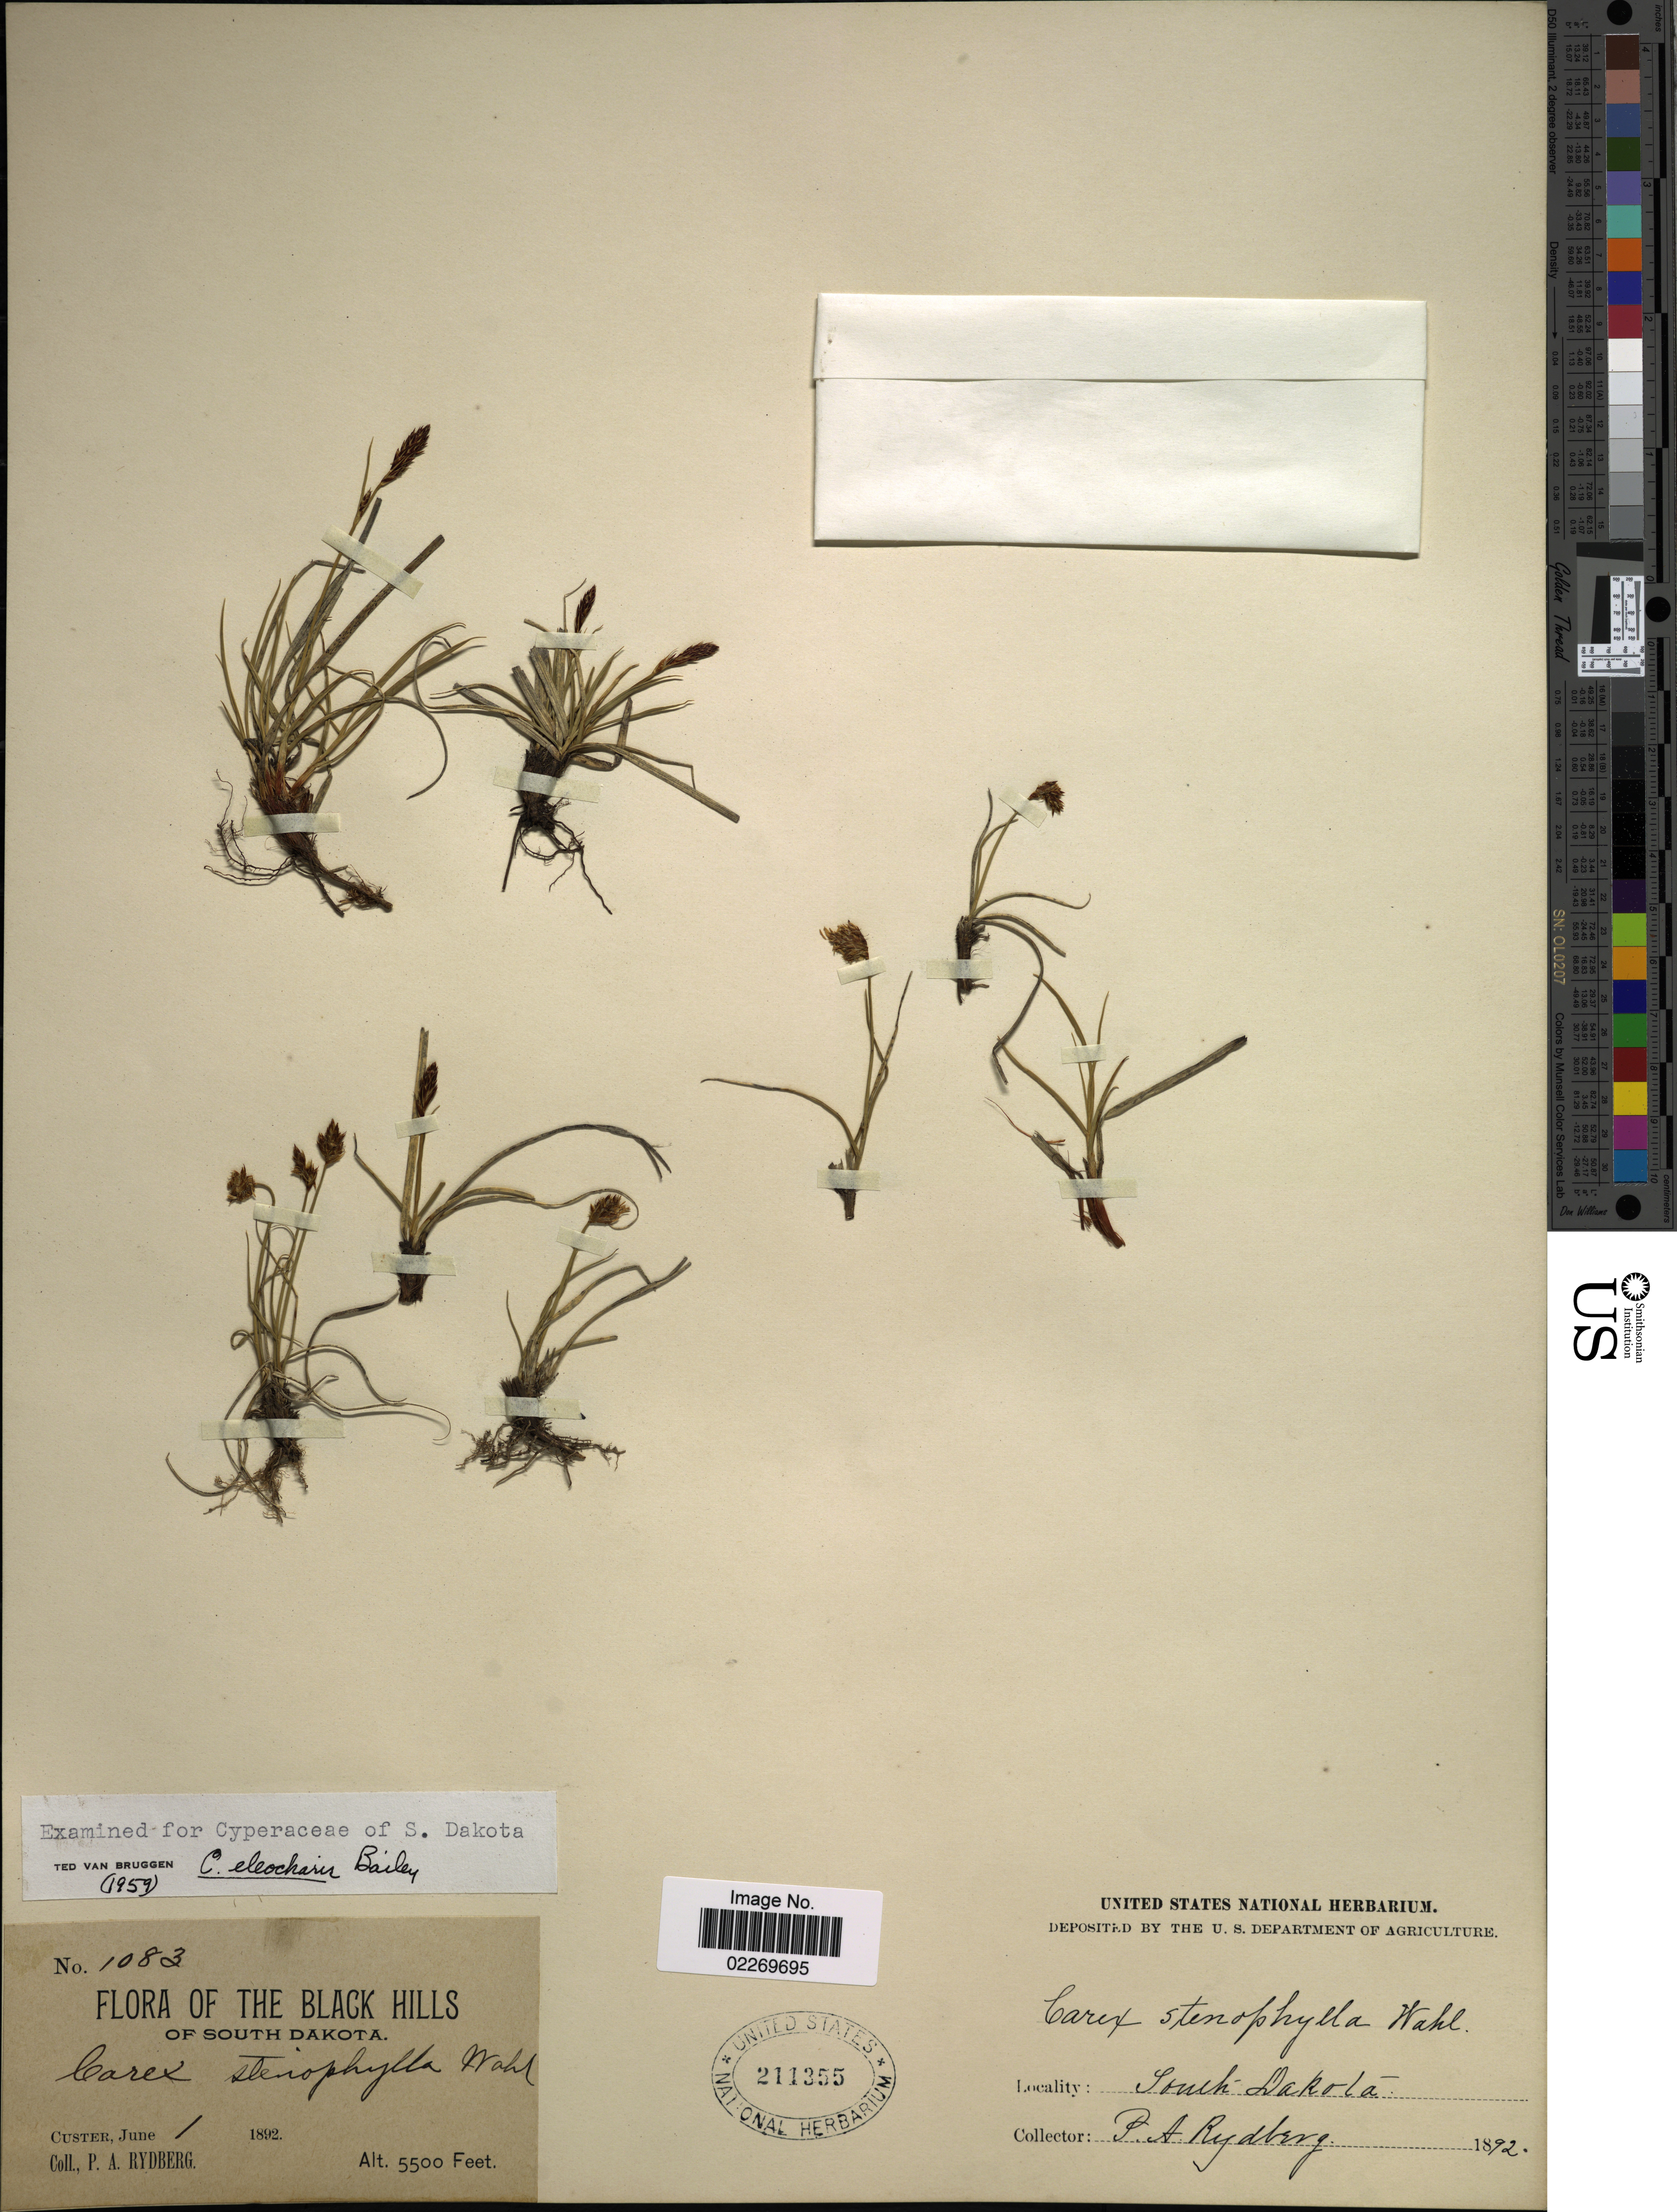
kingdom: Plantae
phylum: Tracheophyta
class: Liliopsida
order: Poales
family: Cyperaceae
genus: Carex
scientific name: Carex eleocharis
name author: L.H. Bailey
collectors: P. A. Rydberg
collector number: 1083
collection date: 1892-06-01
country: United States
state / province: South Dakota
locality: Black Hills of South Dakota. Custer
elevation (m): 1676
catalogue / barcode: US 211355